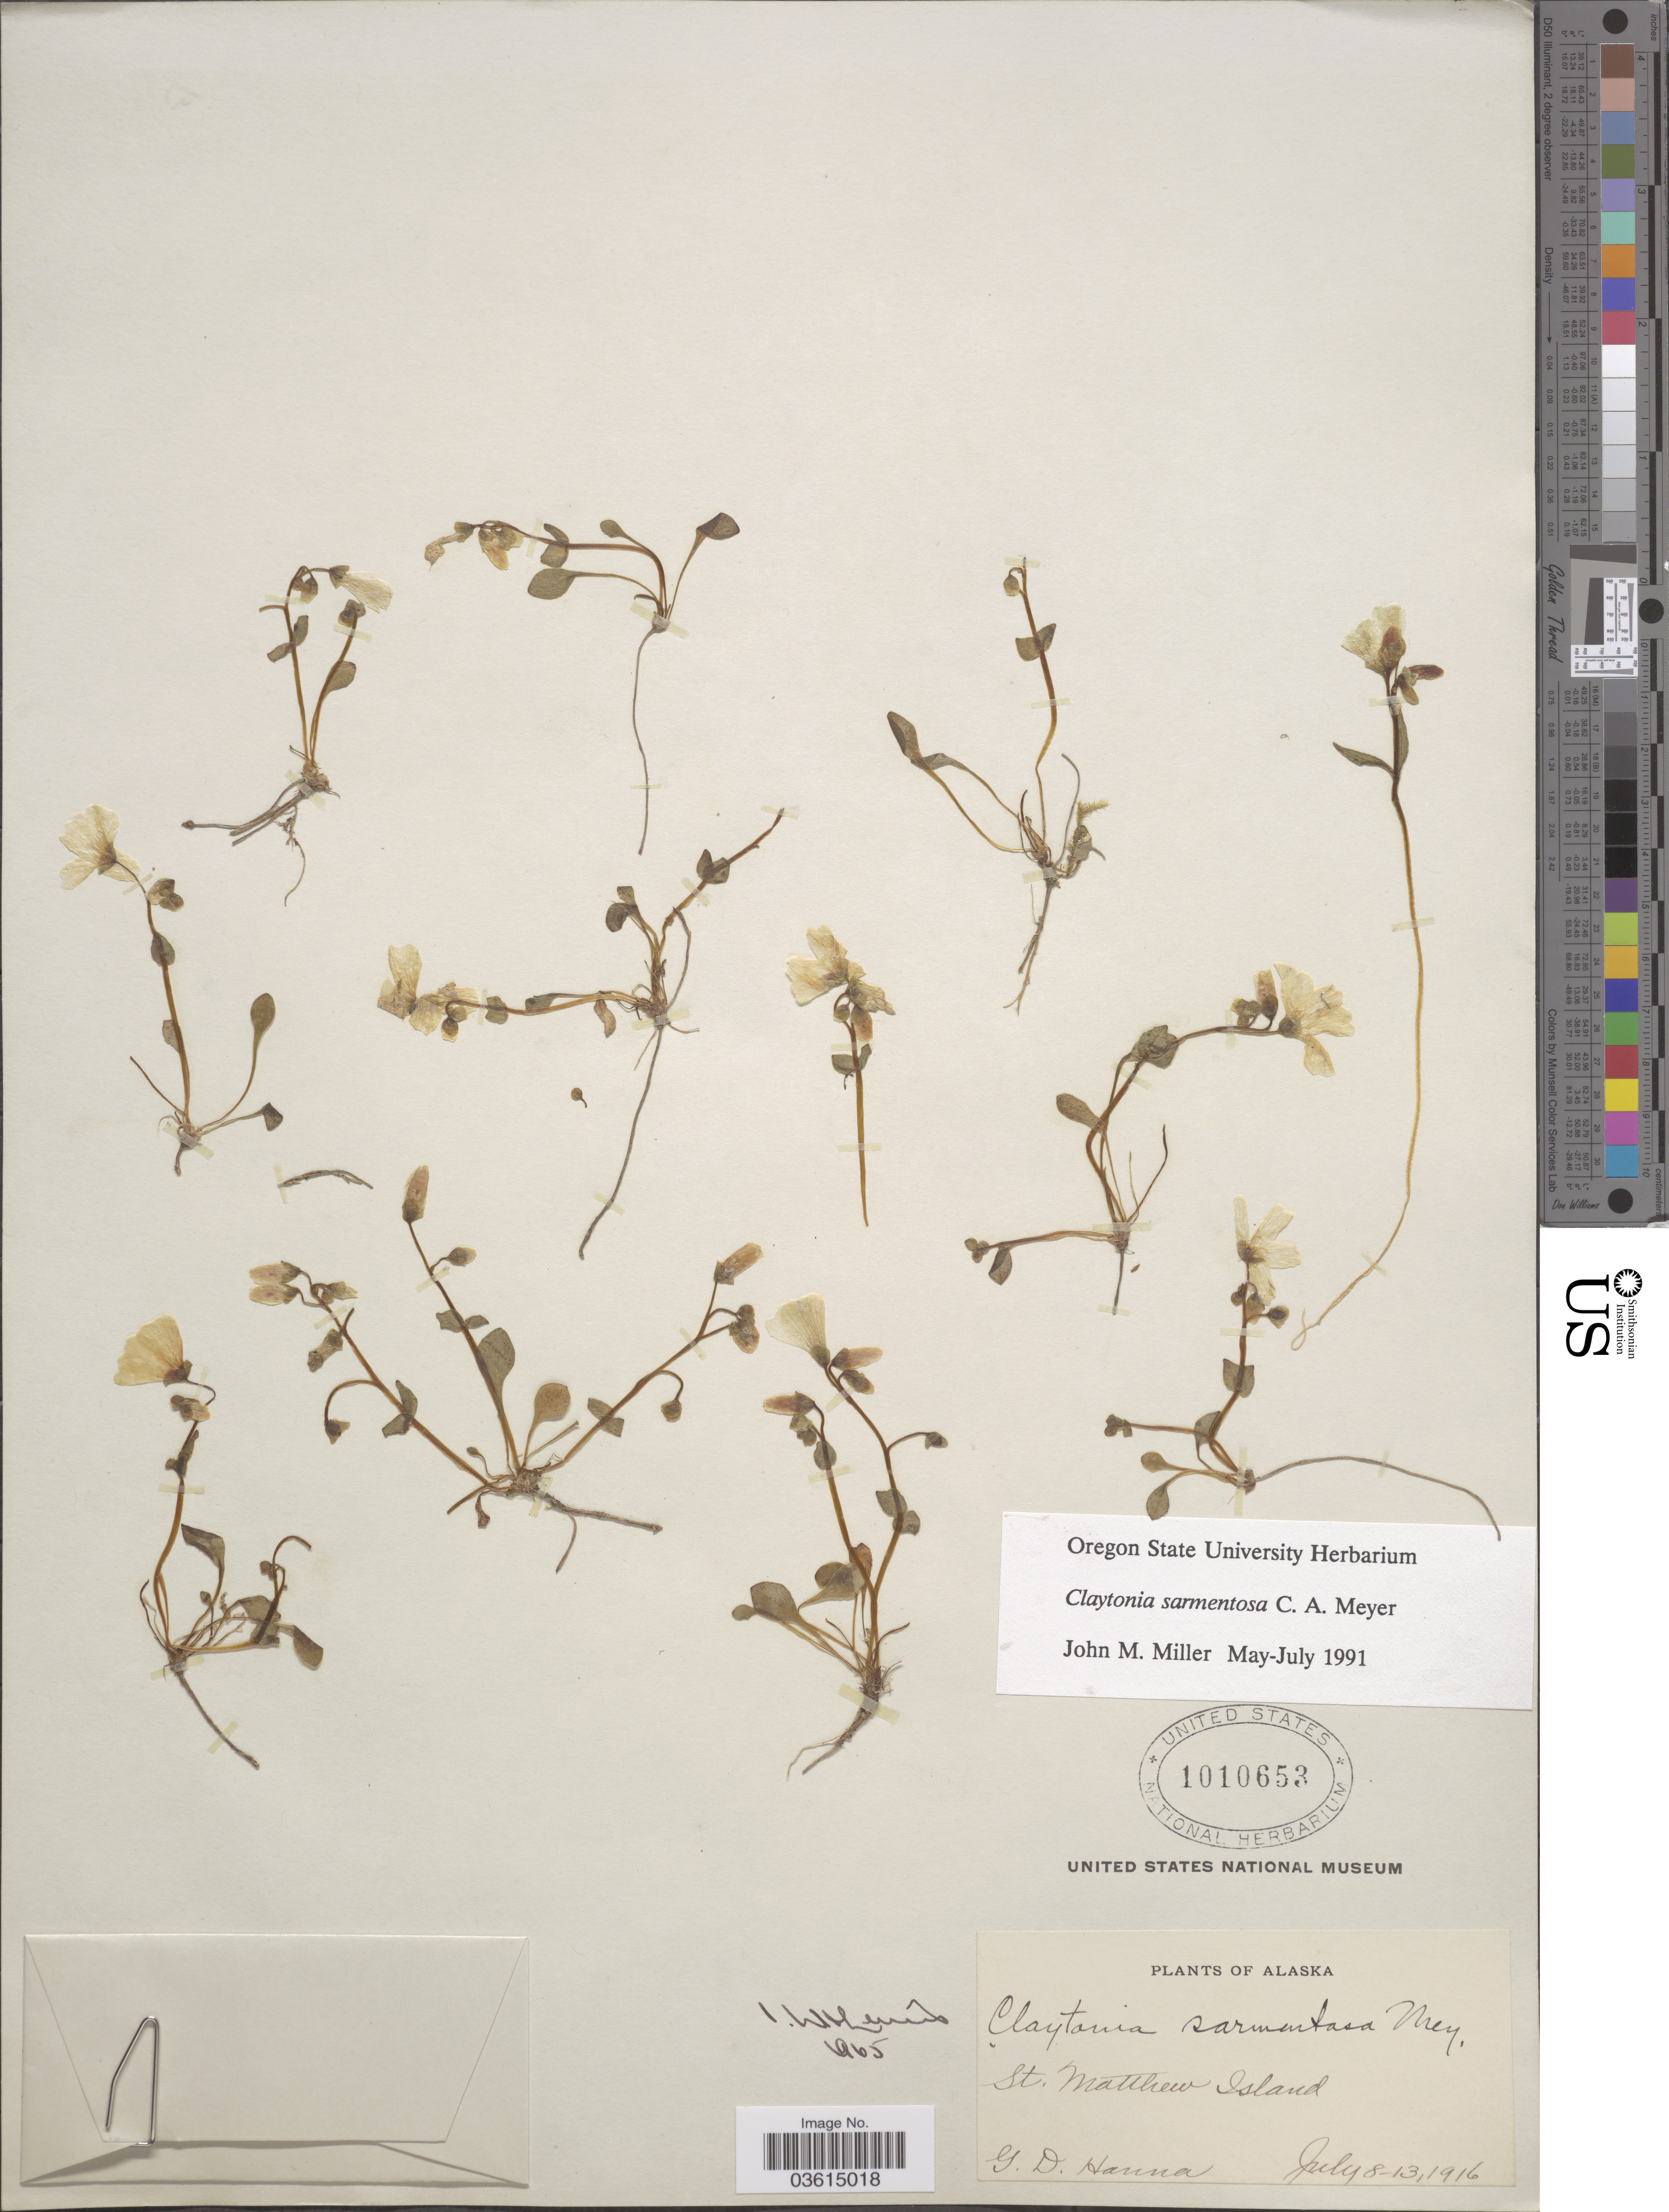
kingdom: Plantae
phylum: Tracheophyta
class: Magnoliopsida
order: Caryophyllales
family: Montiaceae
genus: Claytonia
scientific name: Claytonia sarmentosa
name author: C.A. Mey.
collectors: G. D. Hanna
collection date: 1916-07-08/1916-07-13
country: United States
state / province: Alaska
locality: St. Matthew Island.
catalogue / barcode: US 1010653